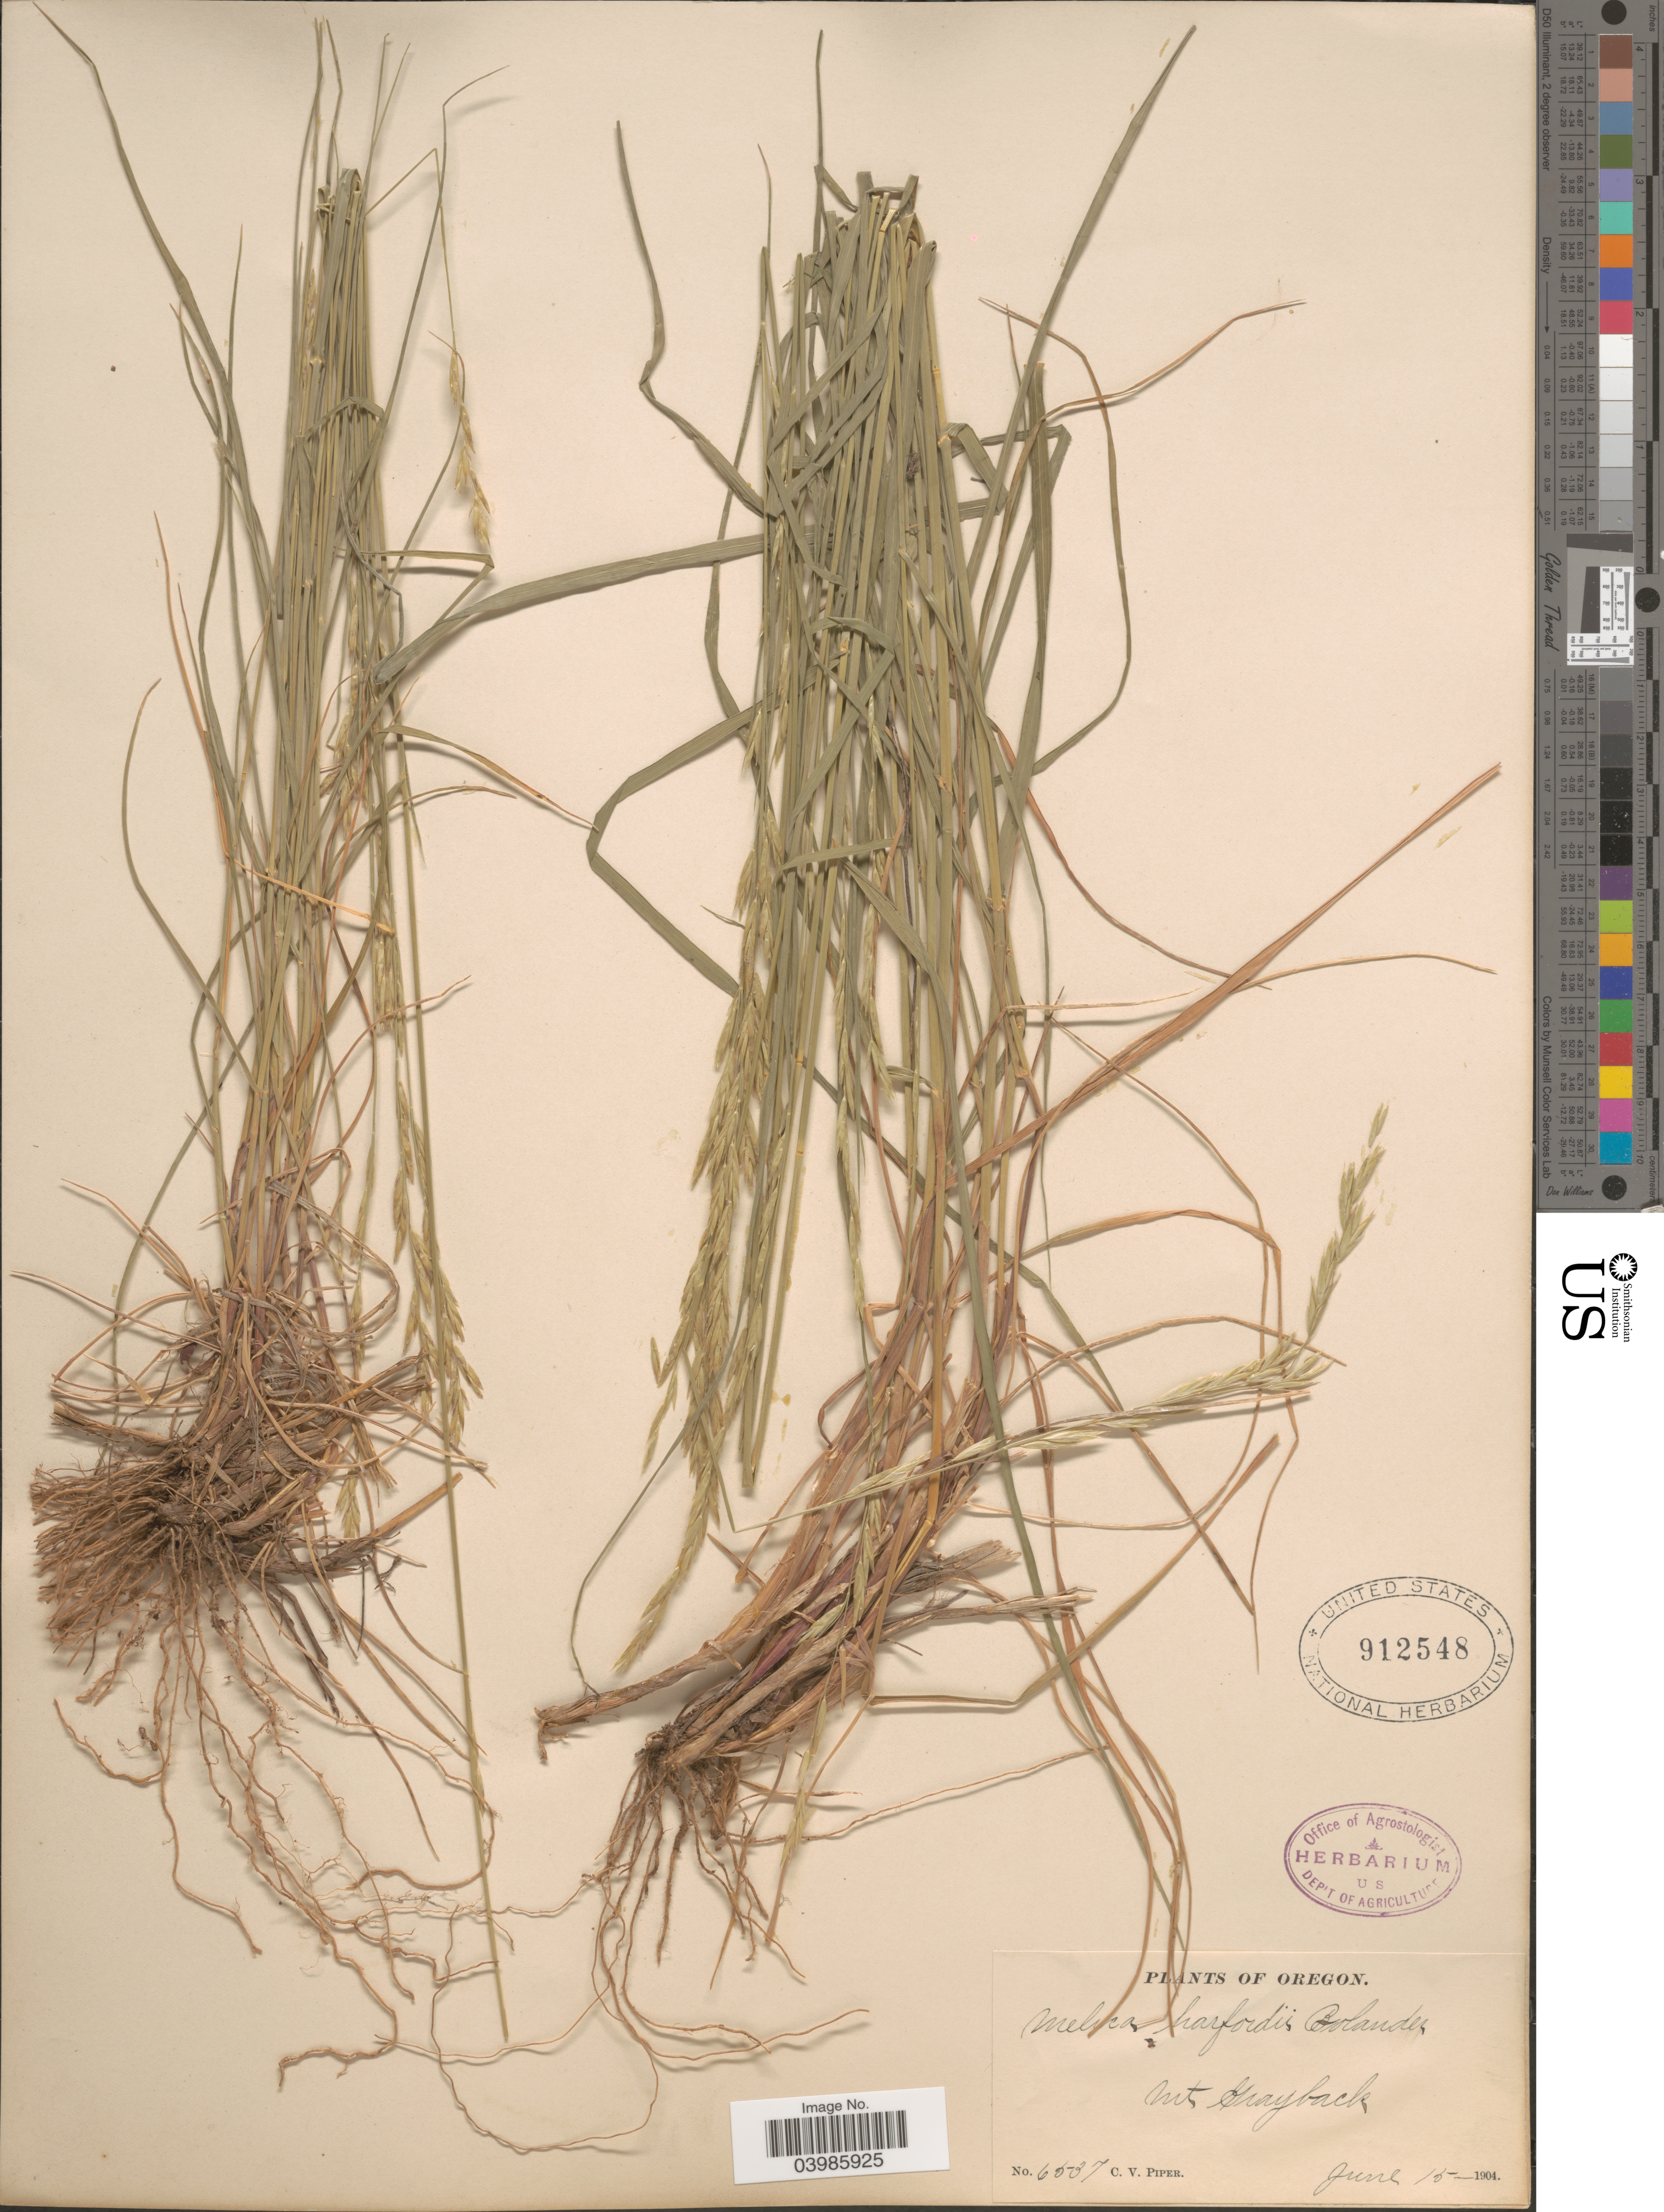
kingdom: Plantae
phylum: Tracheophyta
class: Liliopsida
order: Poales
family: Poaceae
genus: Melica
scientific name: Melica harfordii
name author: Bol.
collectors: C. V. Piper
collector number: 6537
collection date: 1904-06-15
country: United States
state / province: Oregon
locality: Mt Grayback.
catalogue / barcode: US 912548